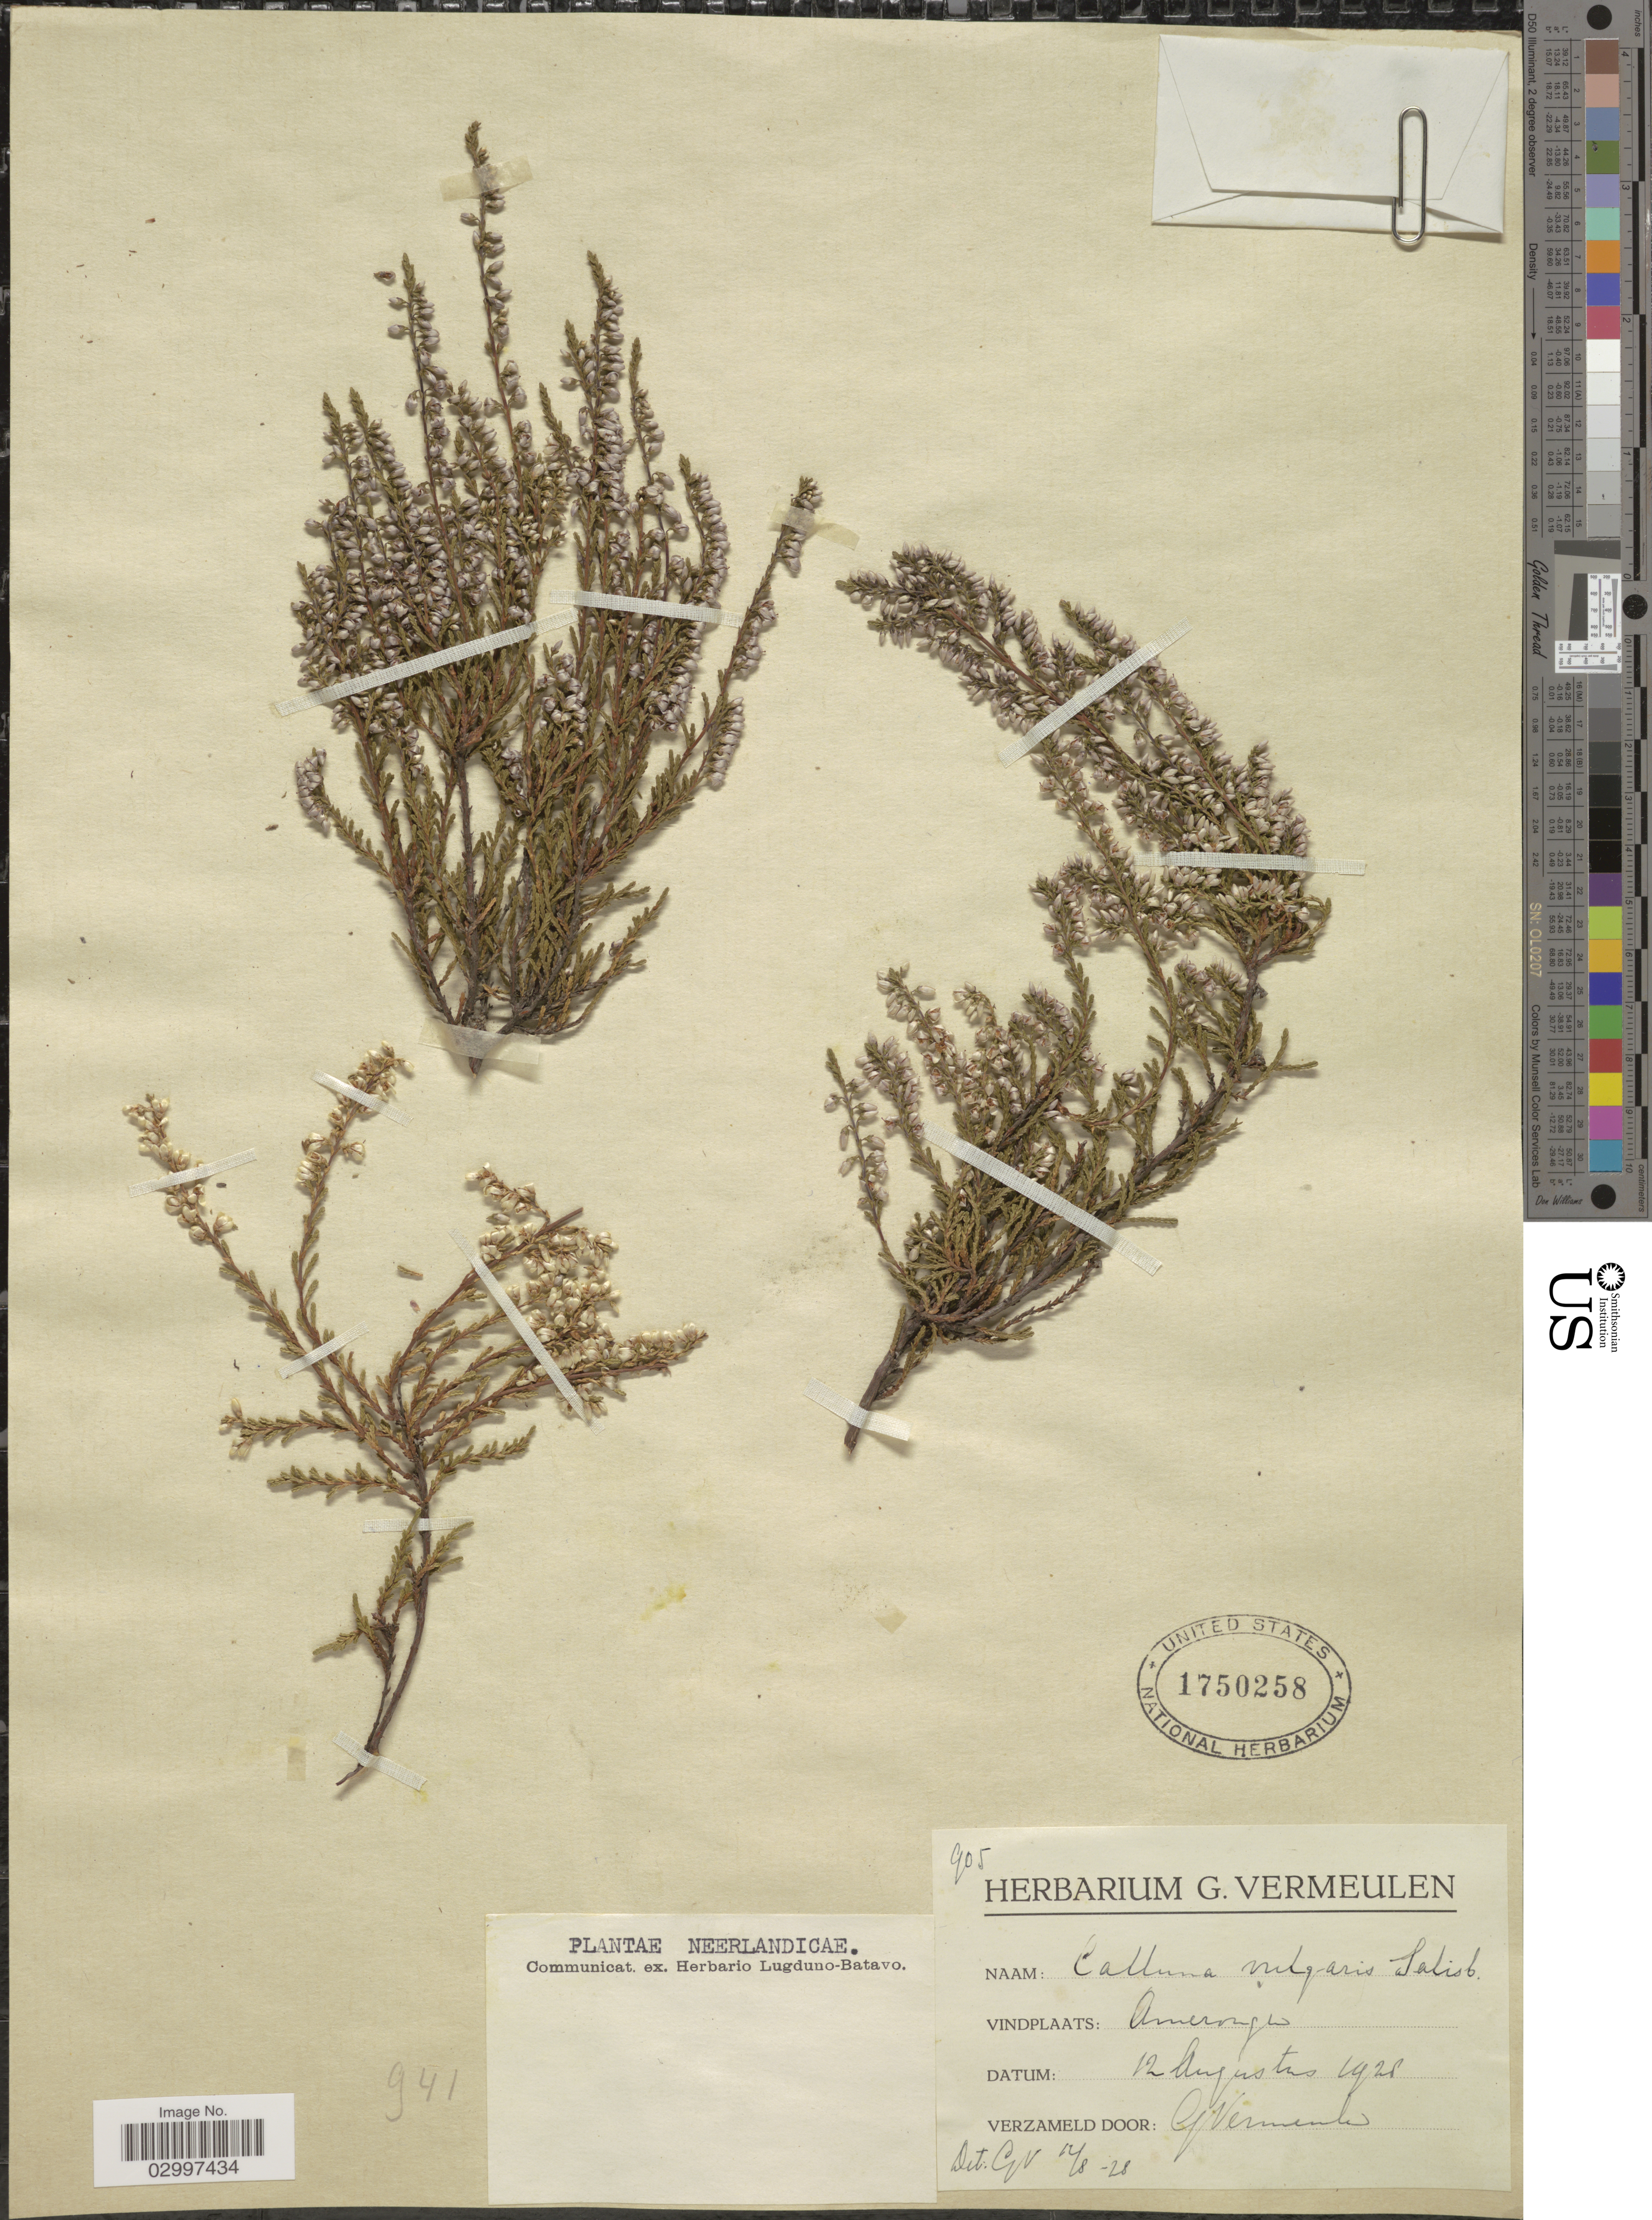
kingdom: Plantae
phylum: Tracheophyta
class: Magnoliopsida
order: Ericales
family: Ericaceae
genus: Calluna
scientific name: Calluna vulgaris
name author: (L.) Hull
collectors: G. Vermeulen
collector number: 905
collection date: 1928-08-12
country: Netherlands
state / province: Utrecht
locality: Amerongen.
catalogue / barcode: US 1750258